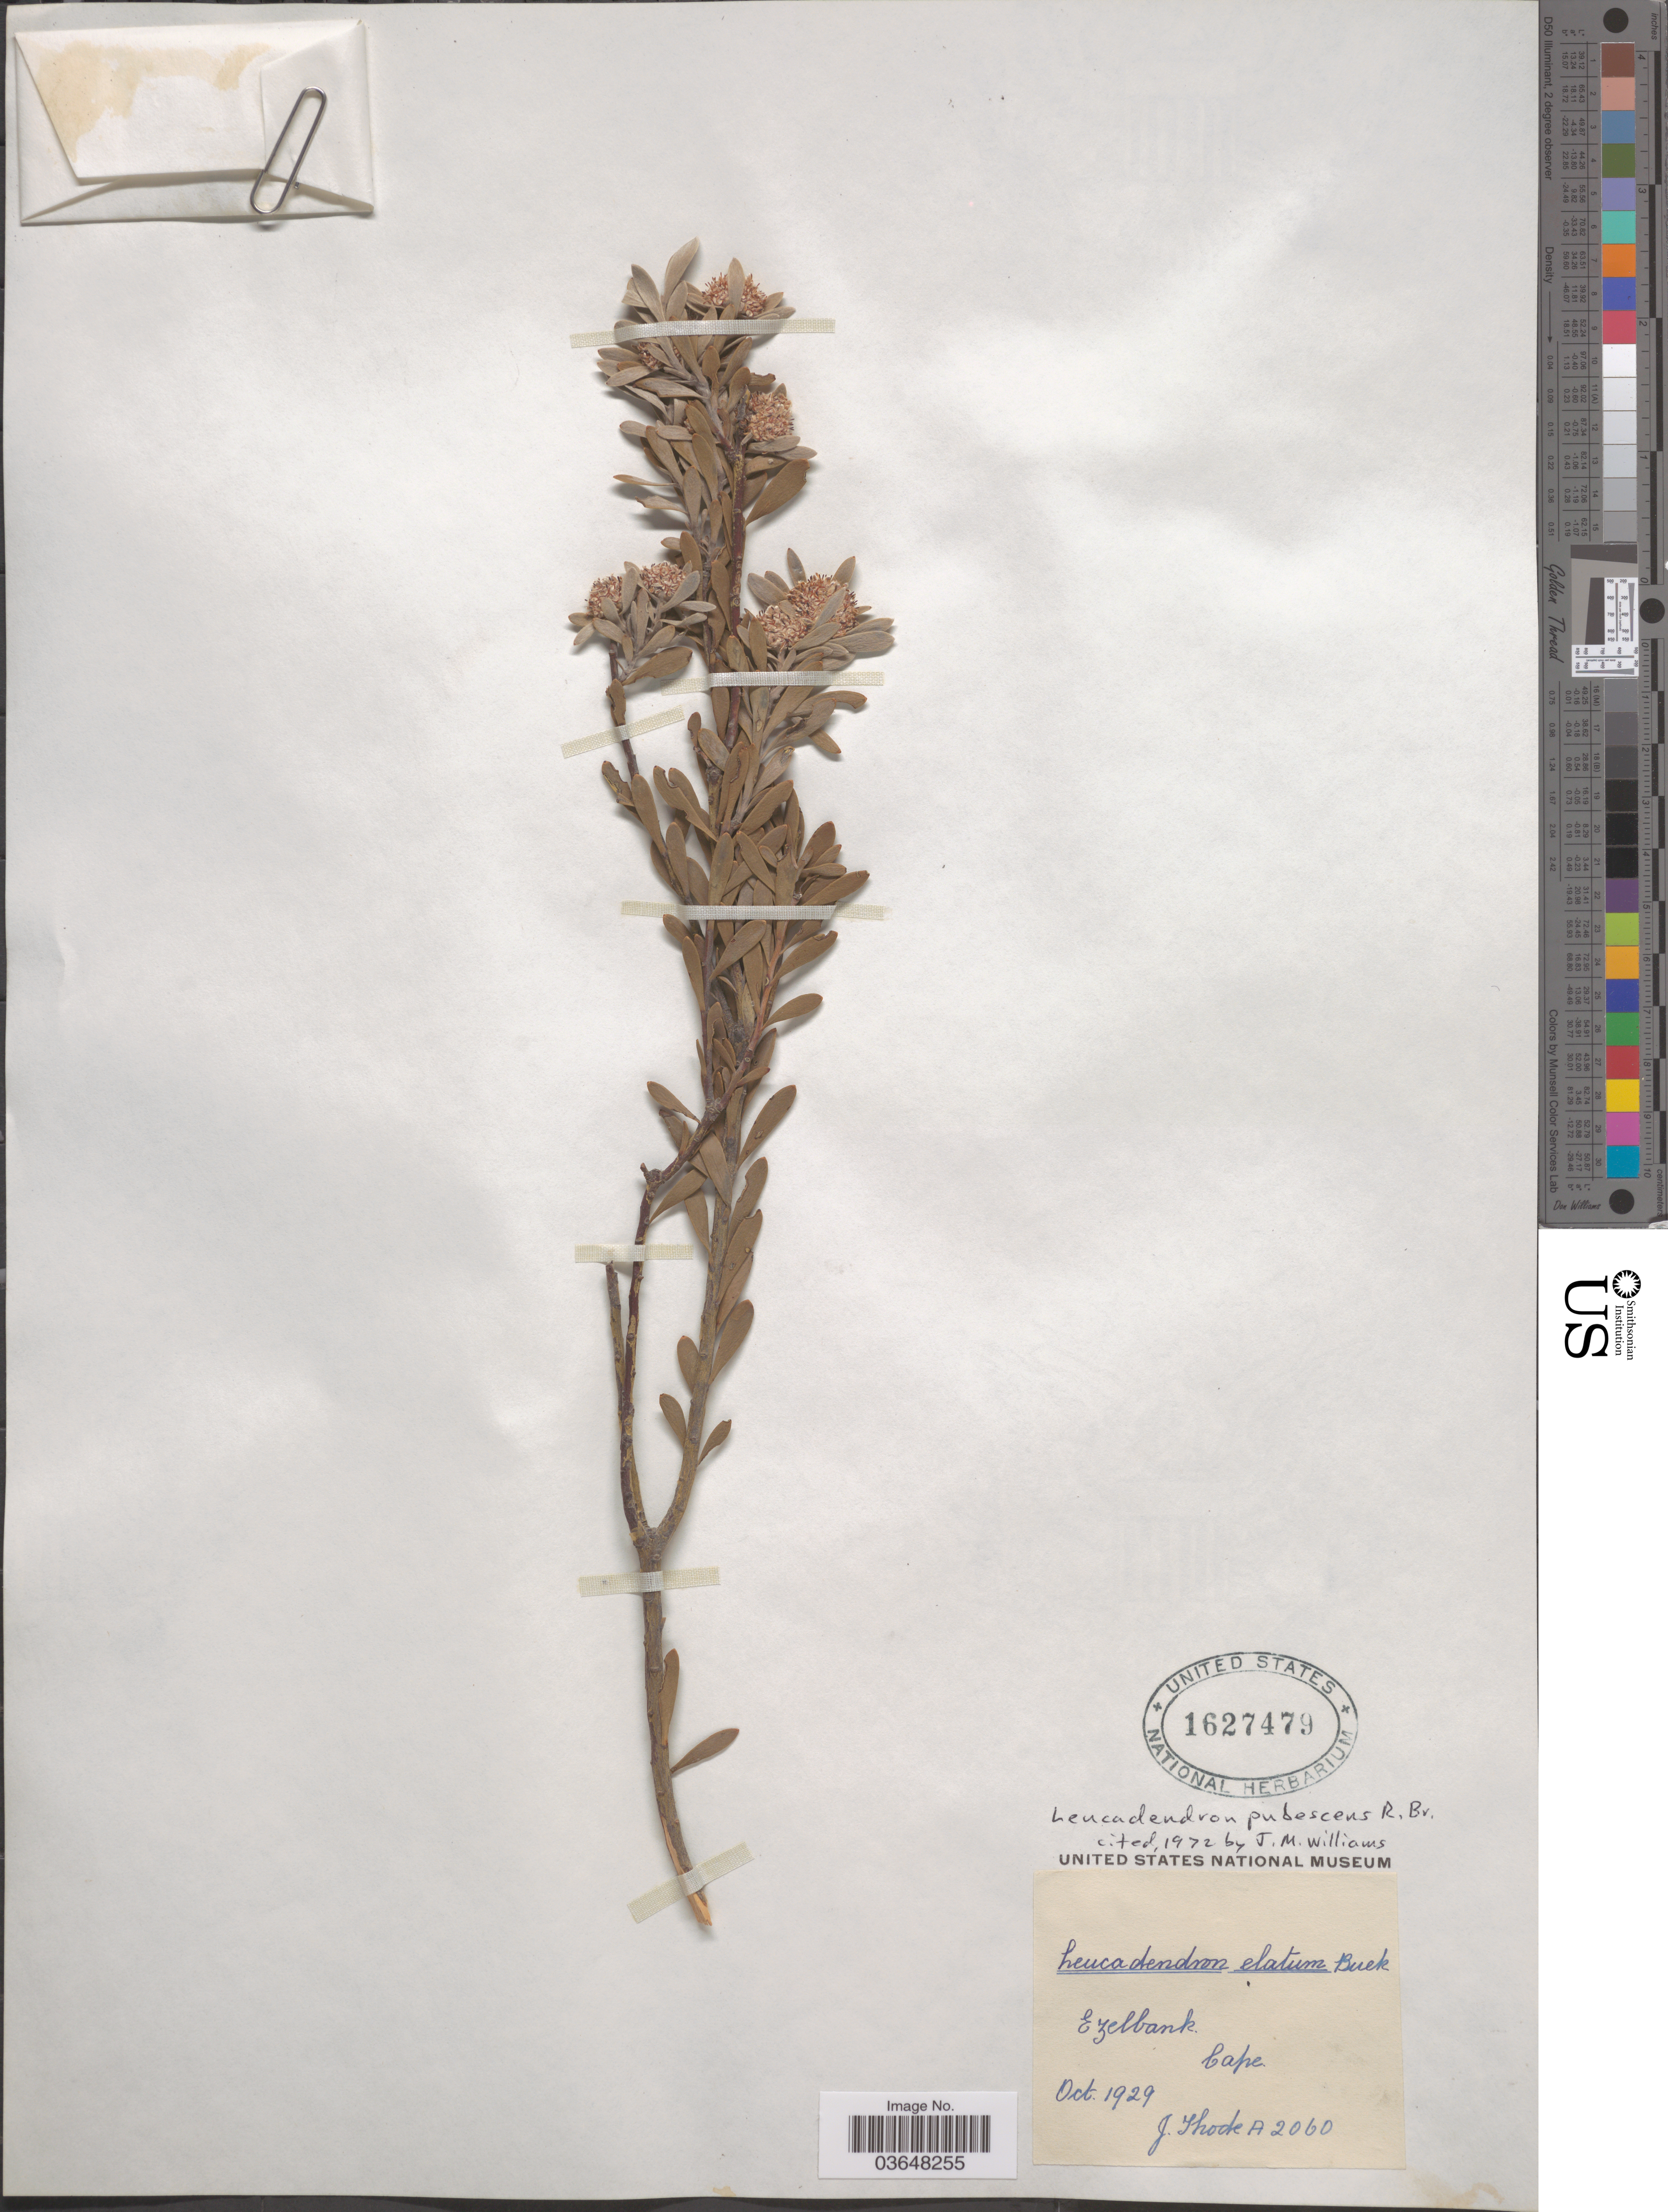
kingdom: Plantae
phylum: Tracheophyta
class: Magnoliopsida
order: Proteales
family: Proteaceae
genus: Leucadendron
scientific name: Leucadendron pubescens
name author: R. Br.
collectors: J. Thode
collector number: A2060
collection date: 1929-10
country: South Africa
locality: Ezelbank. Cape.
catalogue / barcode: US 1627479